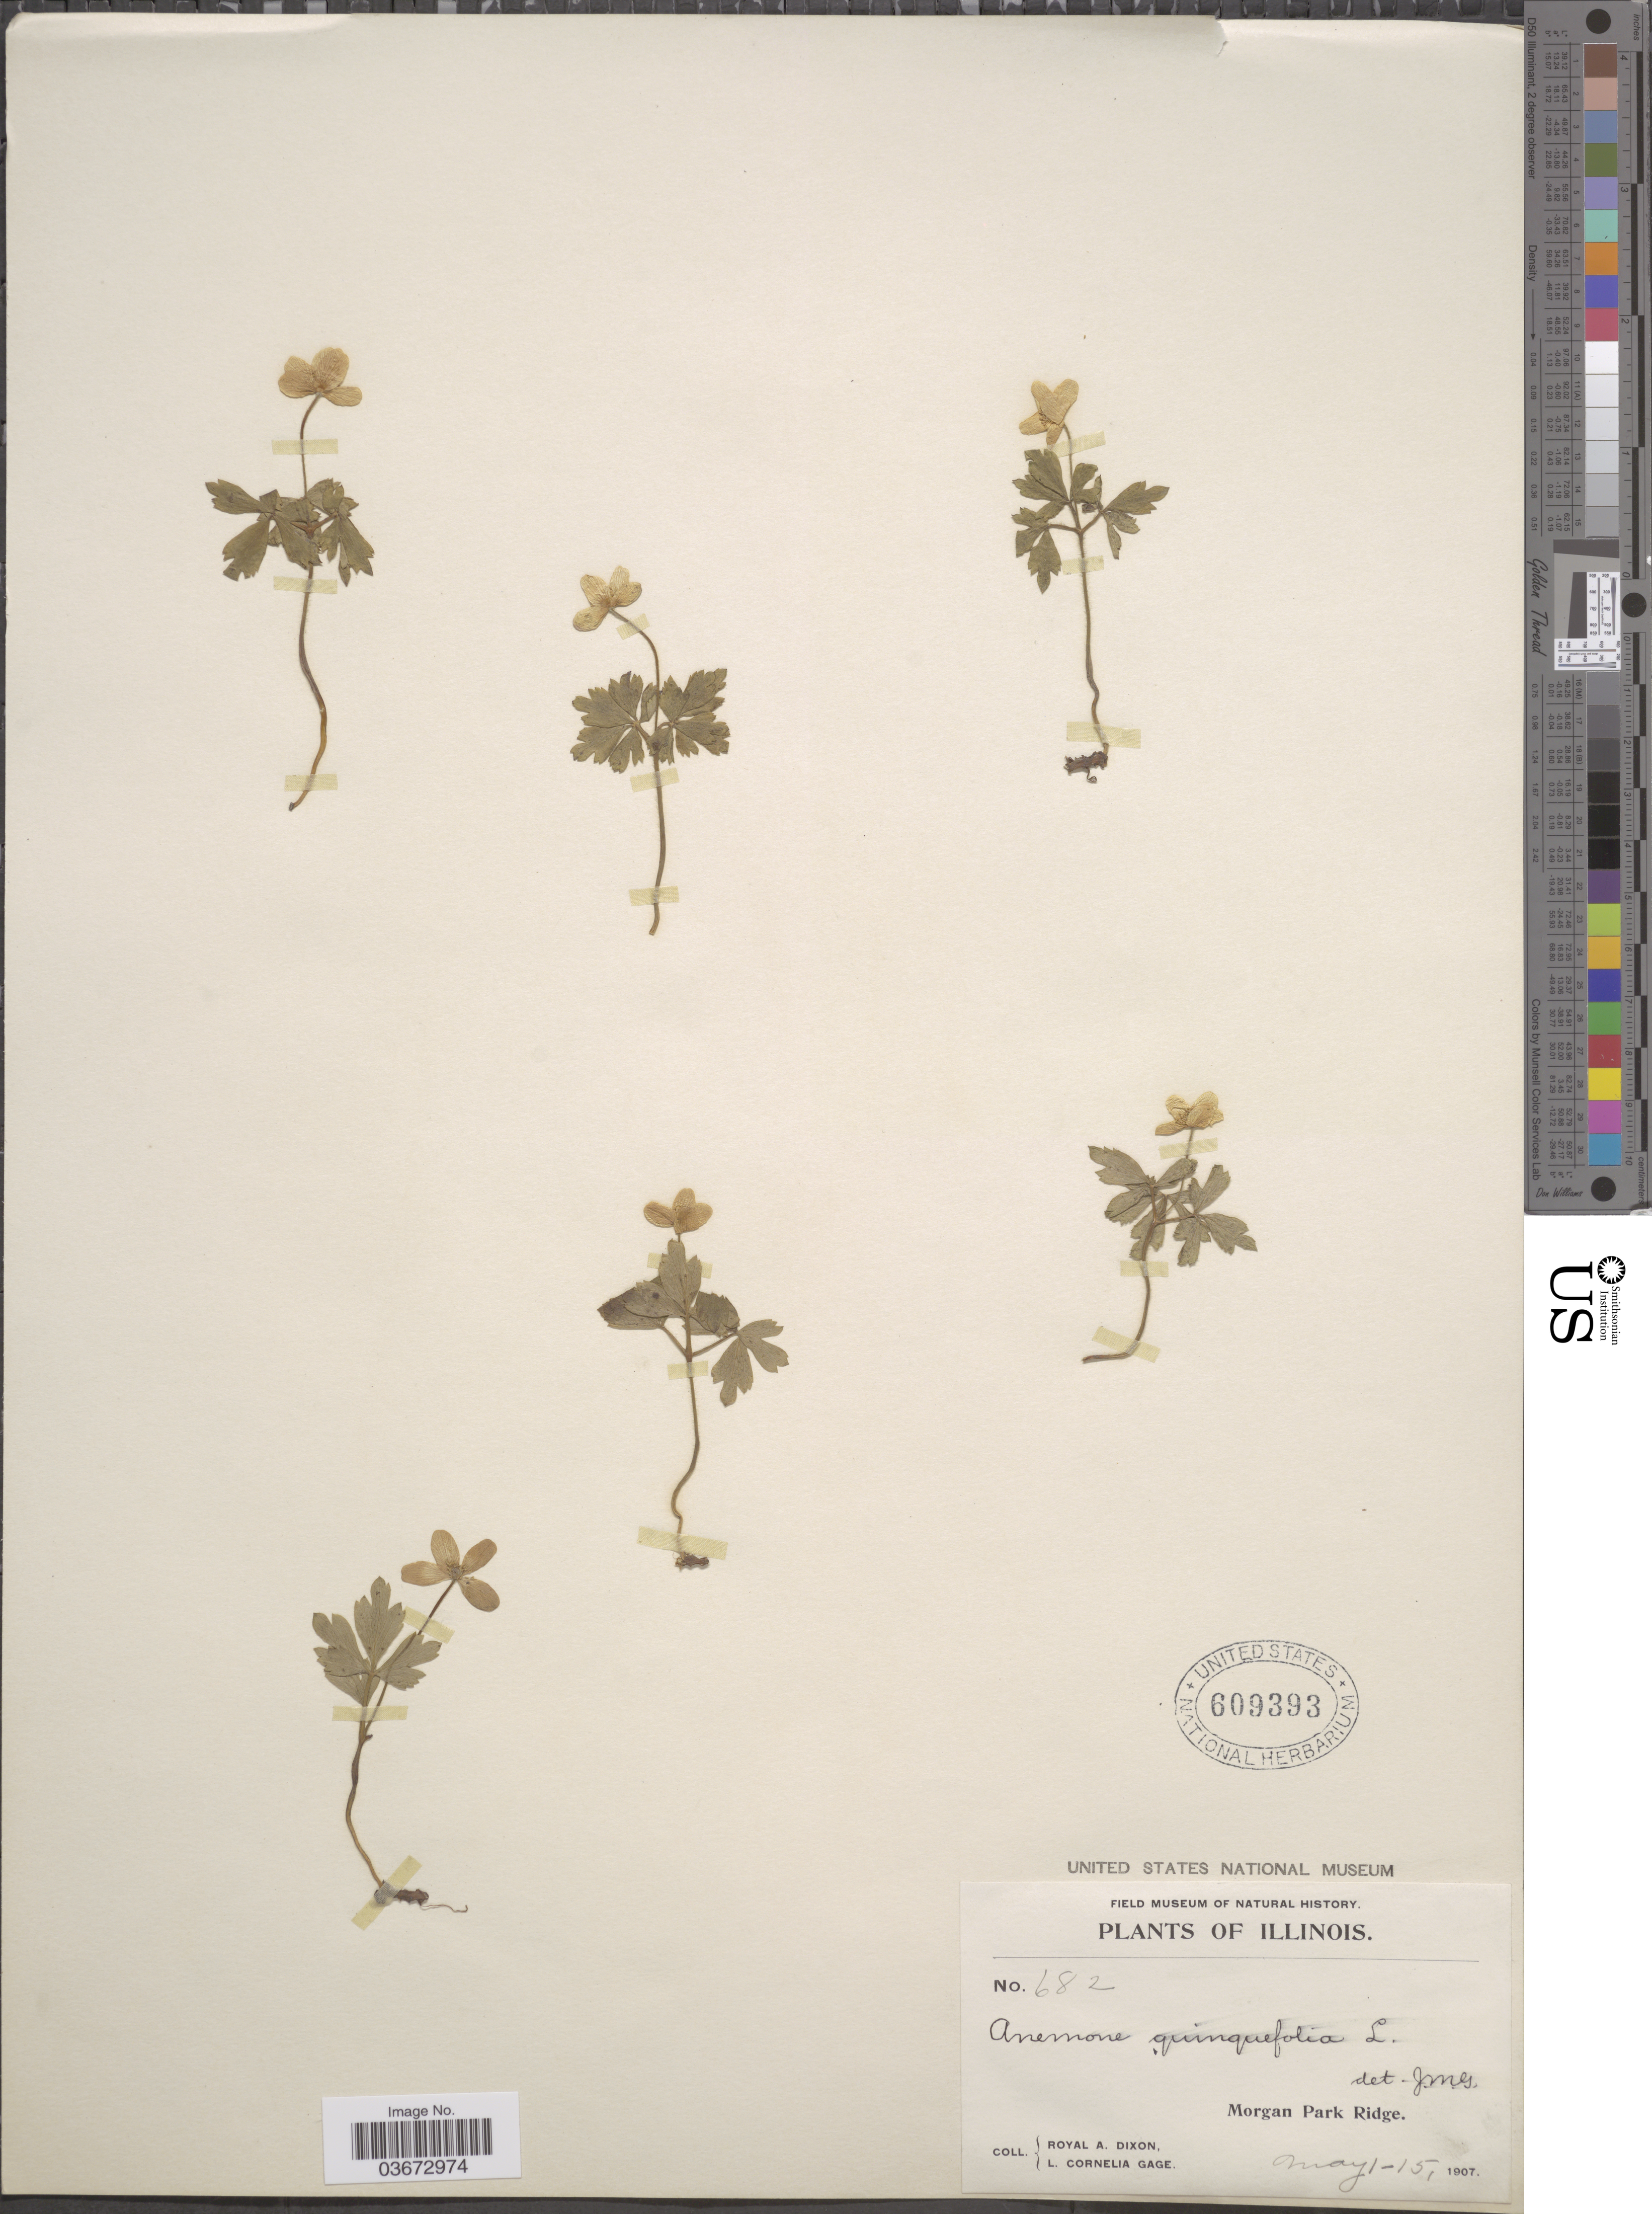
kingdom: Plantae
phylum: Tracheophyta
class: Magnoliopsida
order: Ranunculales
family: Ranunculaceae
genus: Anemone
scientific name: Anemone quinquefolia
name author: L.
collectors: R. A. Dixon & L. Gage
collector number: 682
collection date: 1907-05-01/1907-05-15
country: United States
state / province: Illinois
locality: Morgan Park Ridge.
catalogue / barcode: US 609393